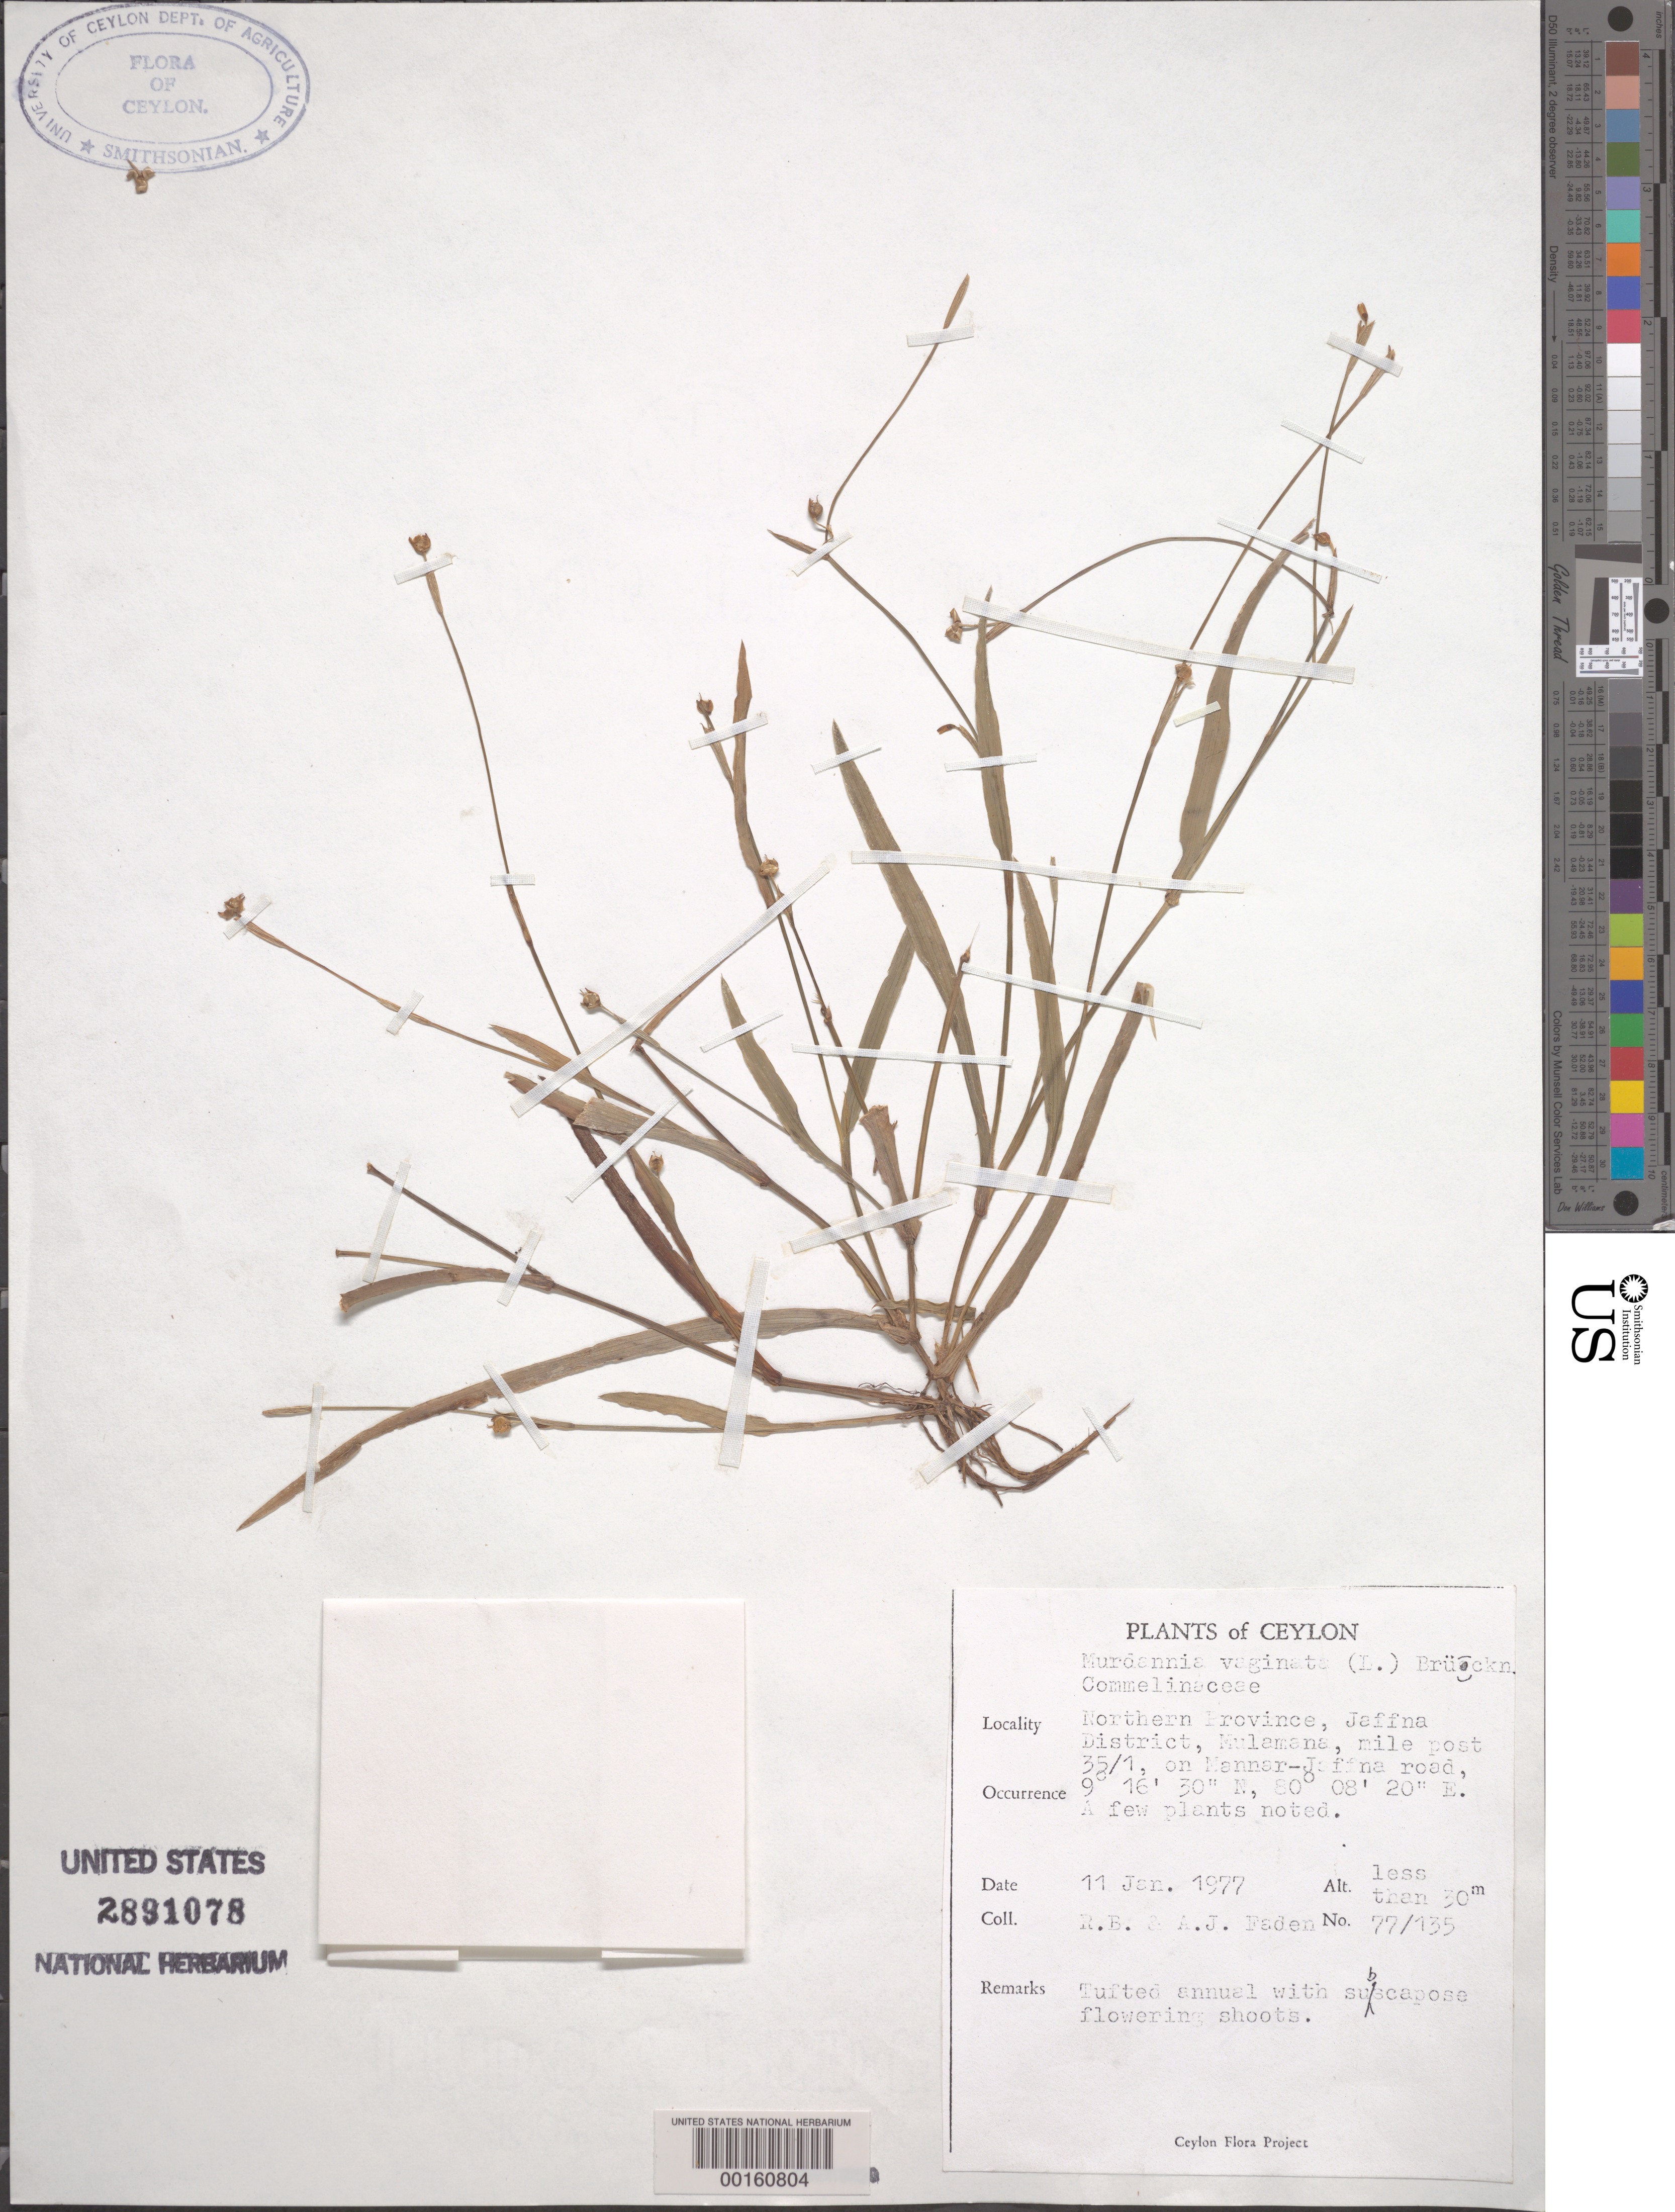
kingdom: Plantae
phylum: Tracheophyta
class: Liliopsida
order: Commelinales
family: Commelinaceae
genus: Murdannia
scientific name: Murdannia vaginata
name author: (L.) G. Brückn.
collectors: R. B. Faden & A. J. Faden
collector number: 77/135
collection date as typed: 11 Jan 1977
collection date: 1977-01-11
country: Sri Lanka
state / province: Northern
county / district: Jaffna Dist.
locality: Mulamana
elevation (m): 30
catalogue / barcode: US 2891078